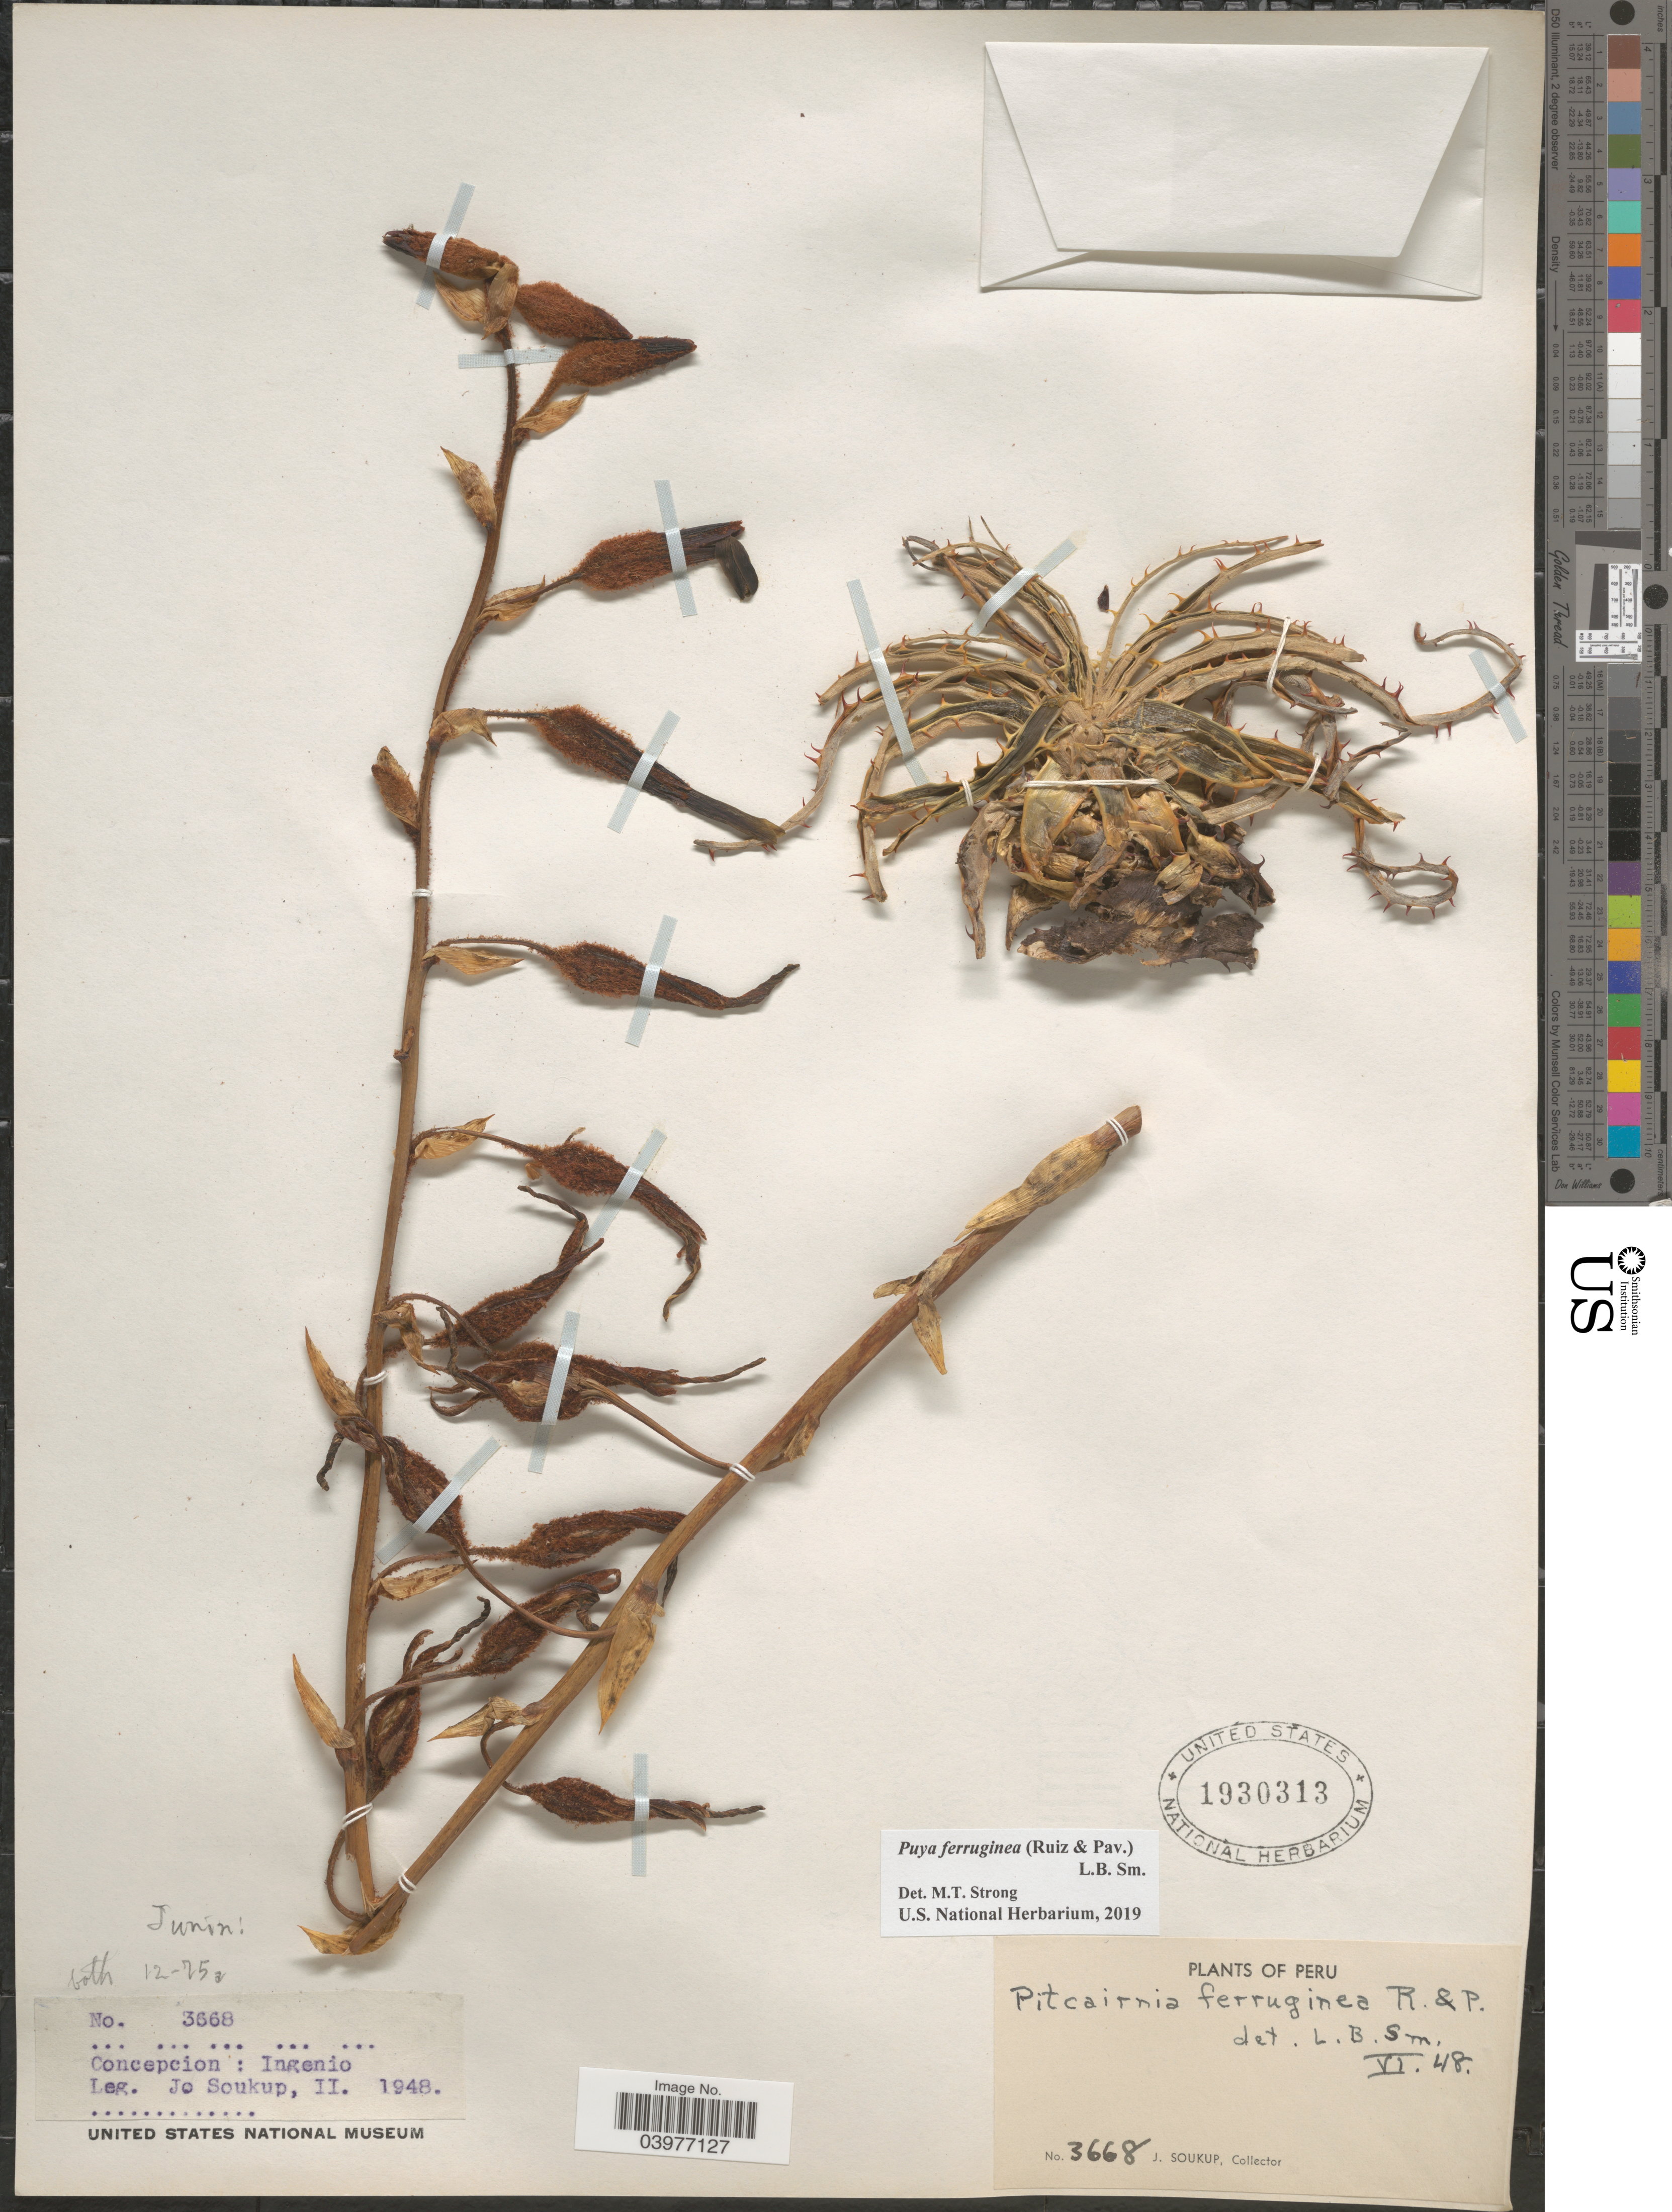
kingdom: Plantae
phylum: Tracheophyta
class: Liliopsida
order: Poales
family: Bromeliaceae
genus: Puya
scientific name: Puya ferruginea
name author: (Ruiz & Pav.) L.B. Sm.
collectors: J. Soukup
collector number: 3668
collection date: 1948-02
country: Peru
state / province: Junín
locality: Concepcion: Ingenio.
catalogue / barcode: US 1930313